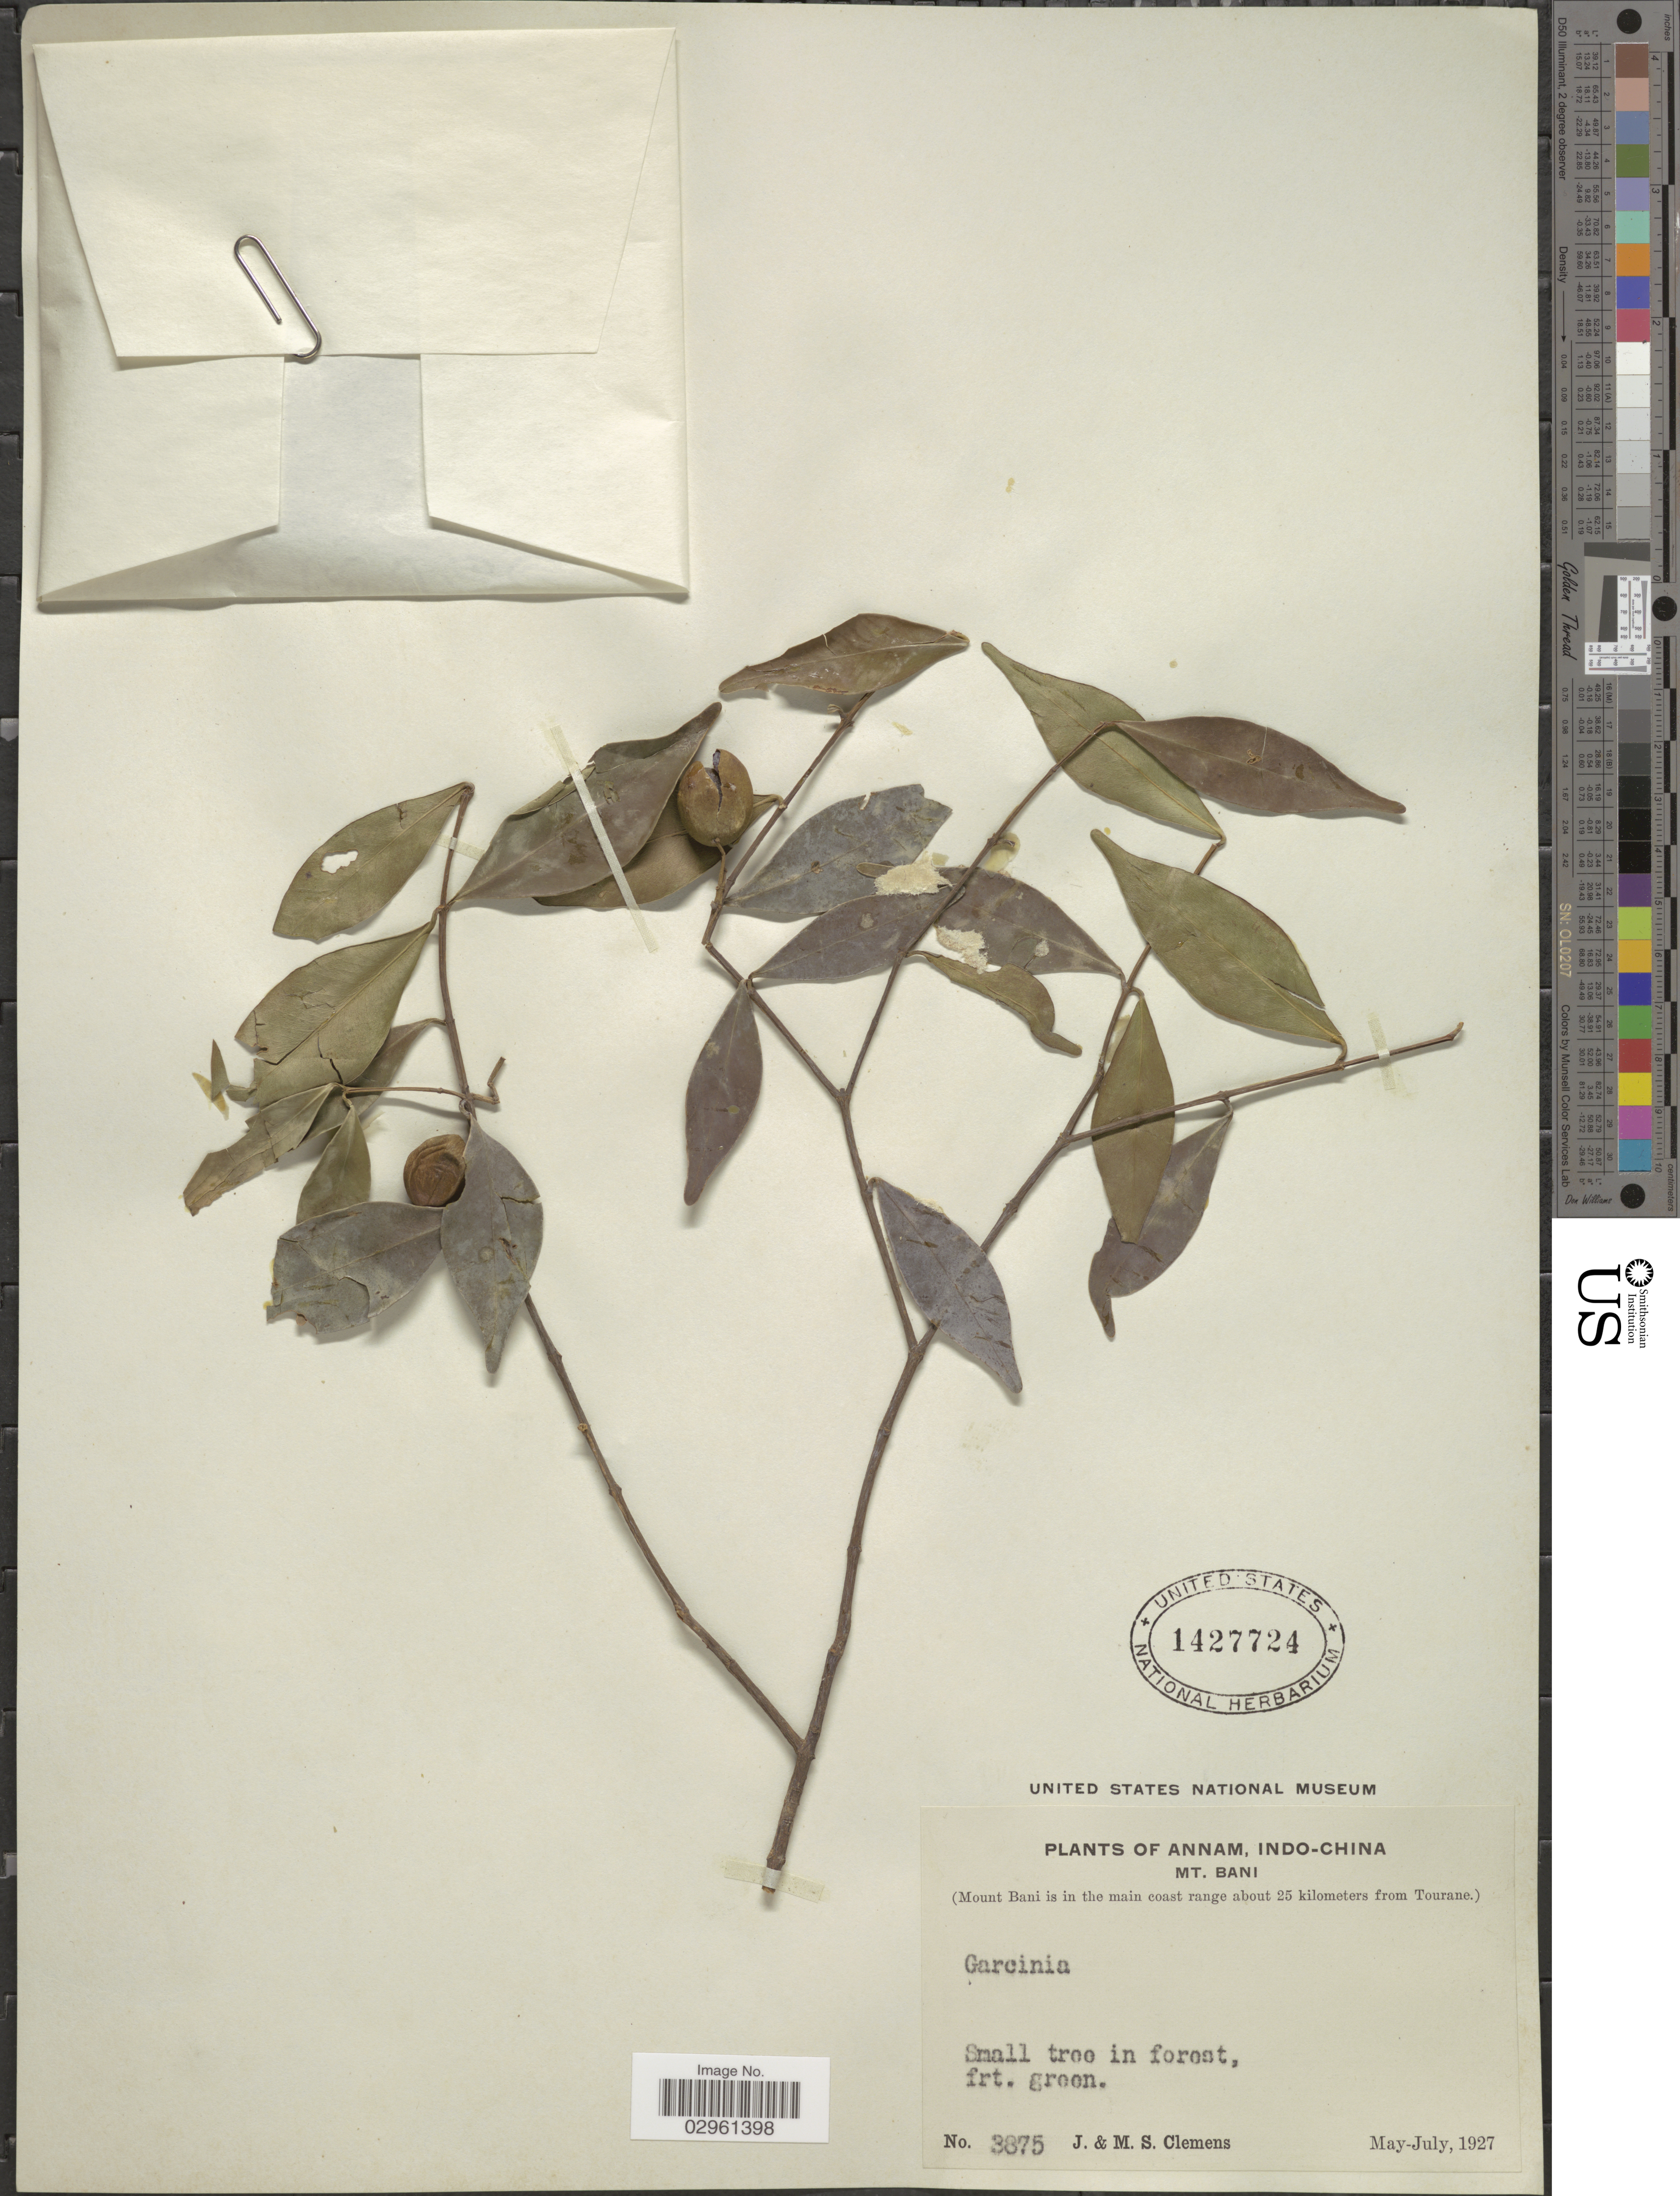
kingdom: Plantae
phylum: Tracheophyta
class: Magnoliopsida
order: Malpighiales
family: Clusiaceae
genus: Garcinia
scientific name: Garcinia sp.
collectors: J. Clemens & M. S. Clemens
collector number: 3875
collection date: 1927-05/1927-07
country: Vietnam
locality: Annam, Indo-China, Mt. Bani (Mount Bani is in the main coast range about 25 kilometers from Tourane.)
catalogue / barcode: US 1427724